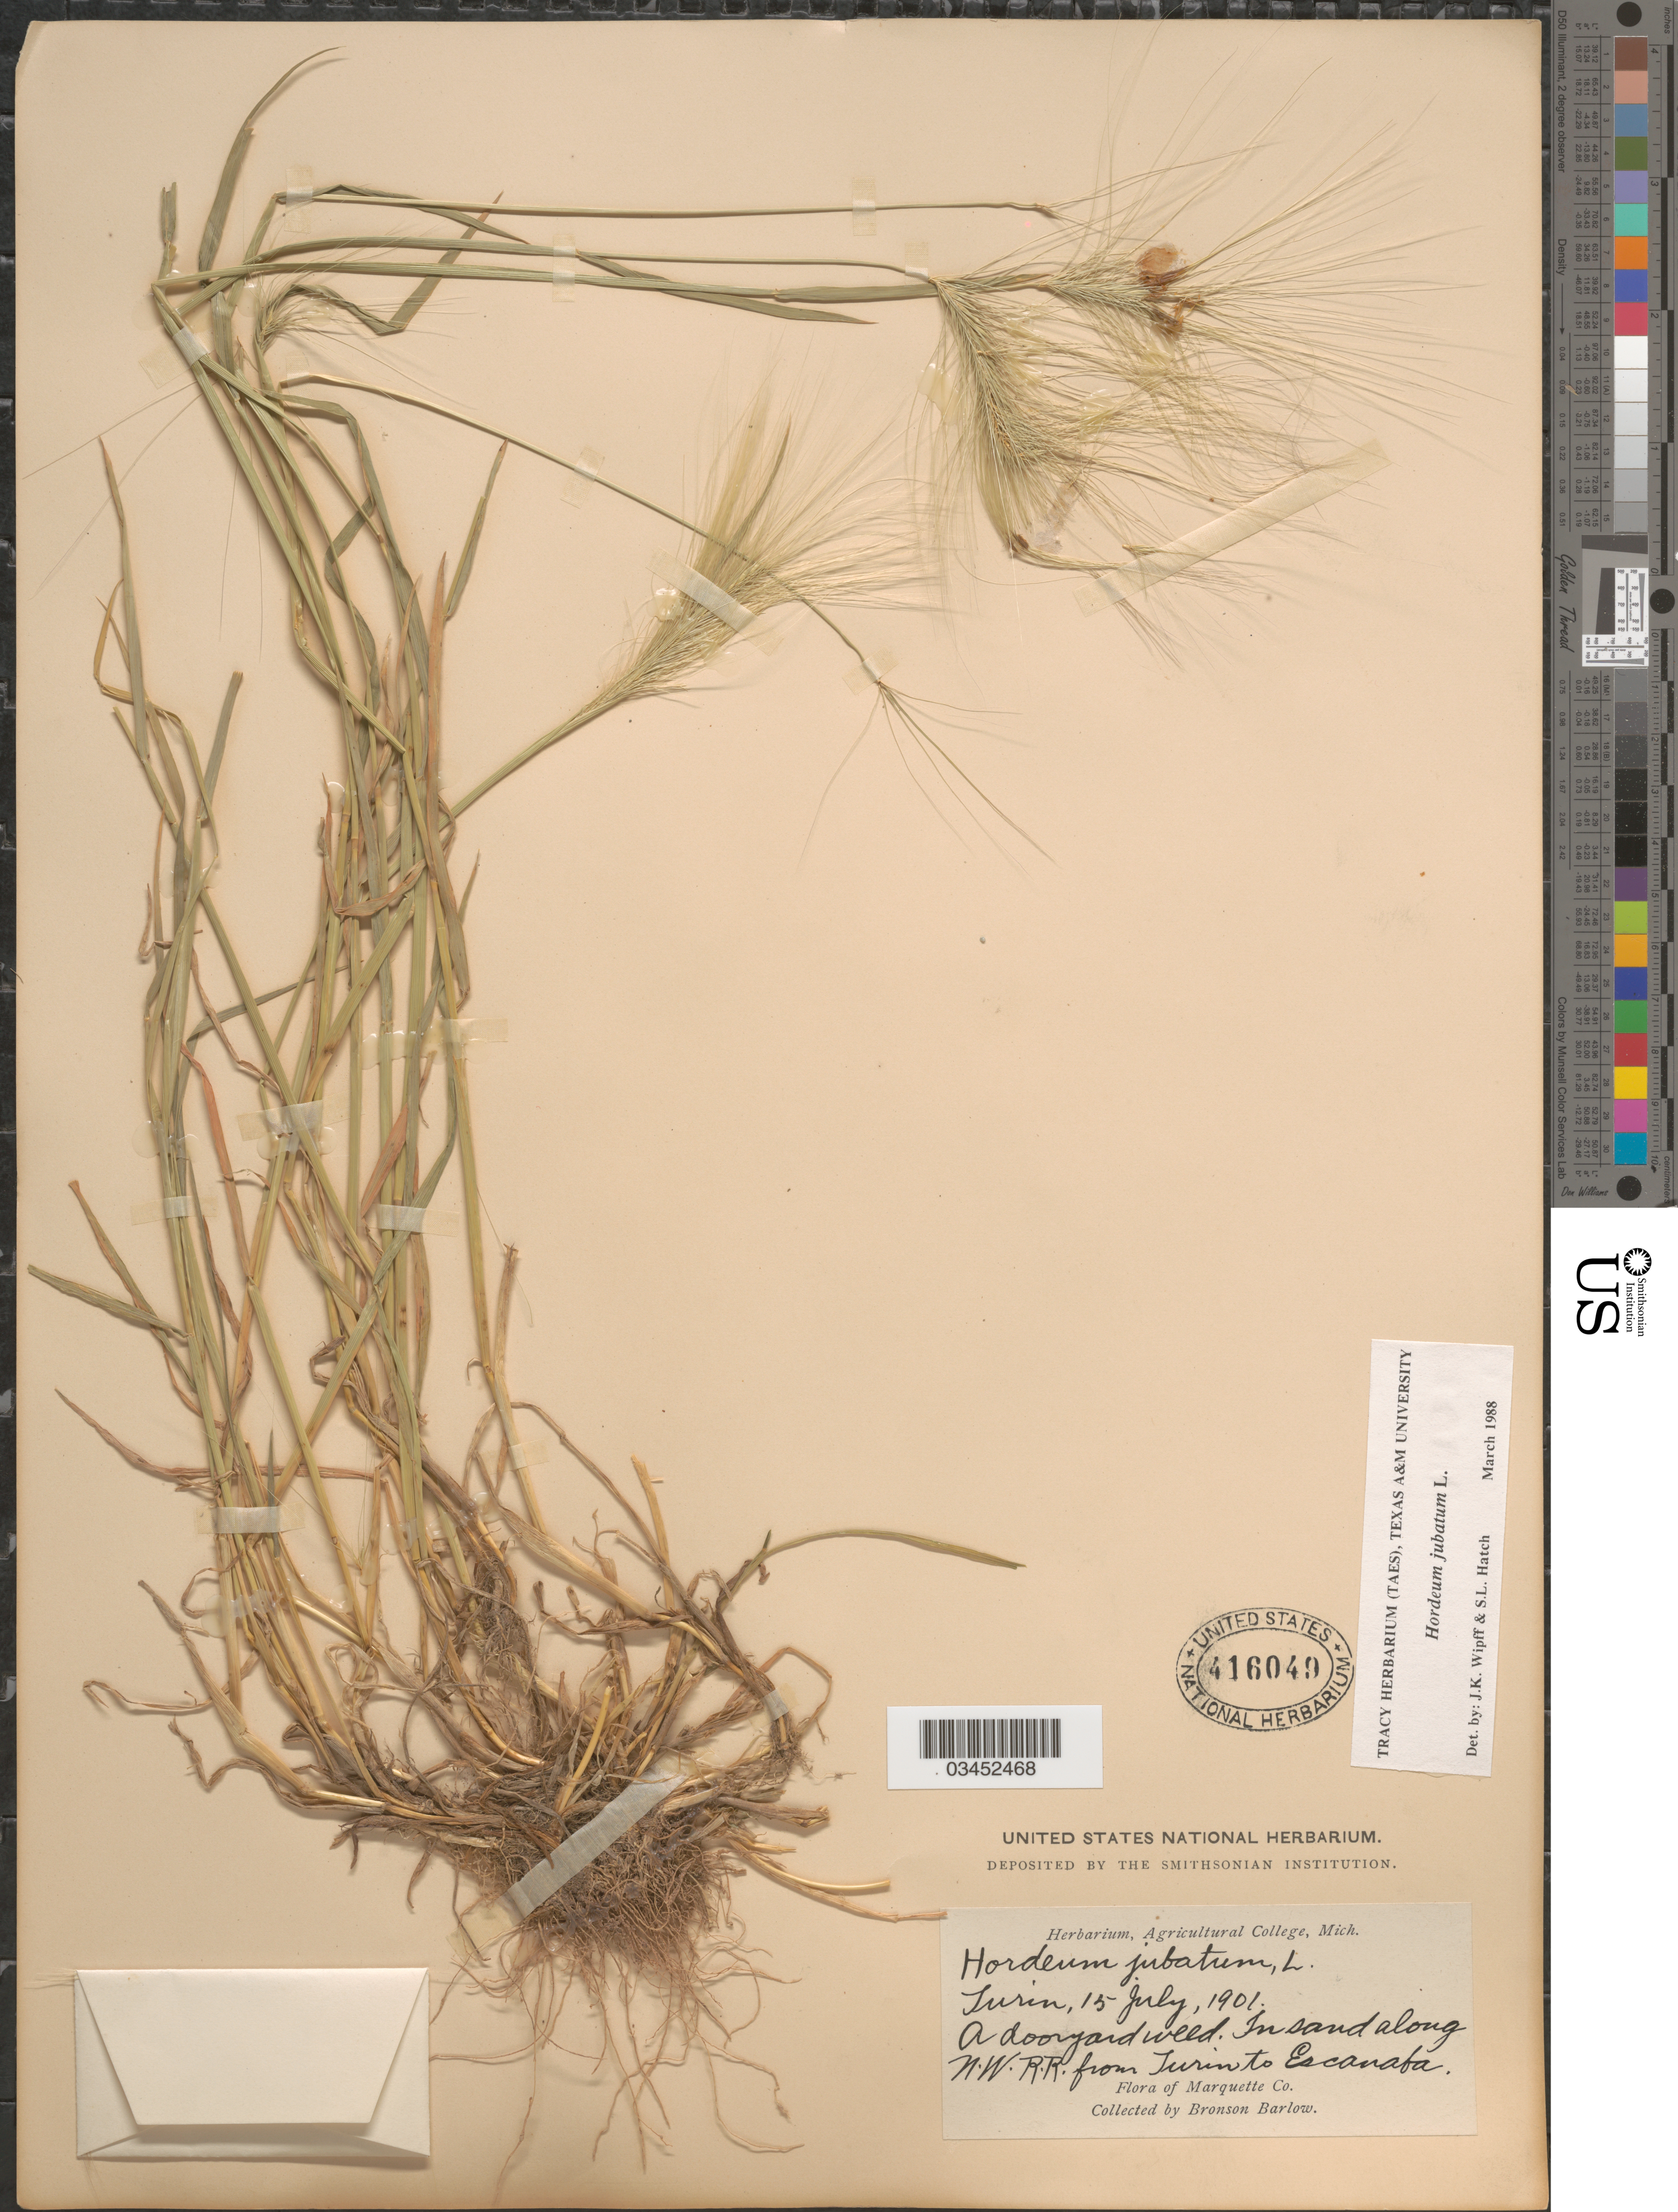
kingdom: Plantae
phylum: Tracheophyta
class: Liliopsida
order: Poales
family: Poaceae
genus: Hordeum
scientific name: Hordeum jubatum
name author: L.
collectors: Barlow, B.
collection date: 1901-07-15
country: United States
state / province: Michigan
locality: Turin. A dooryard weed. In sand along N.W. R.R. from Turin to Escanaba. Marquette Co.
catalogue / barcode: US 416049